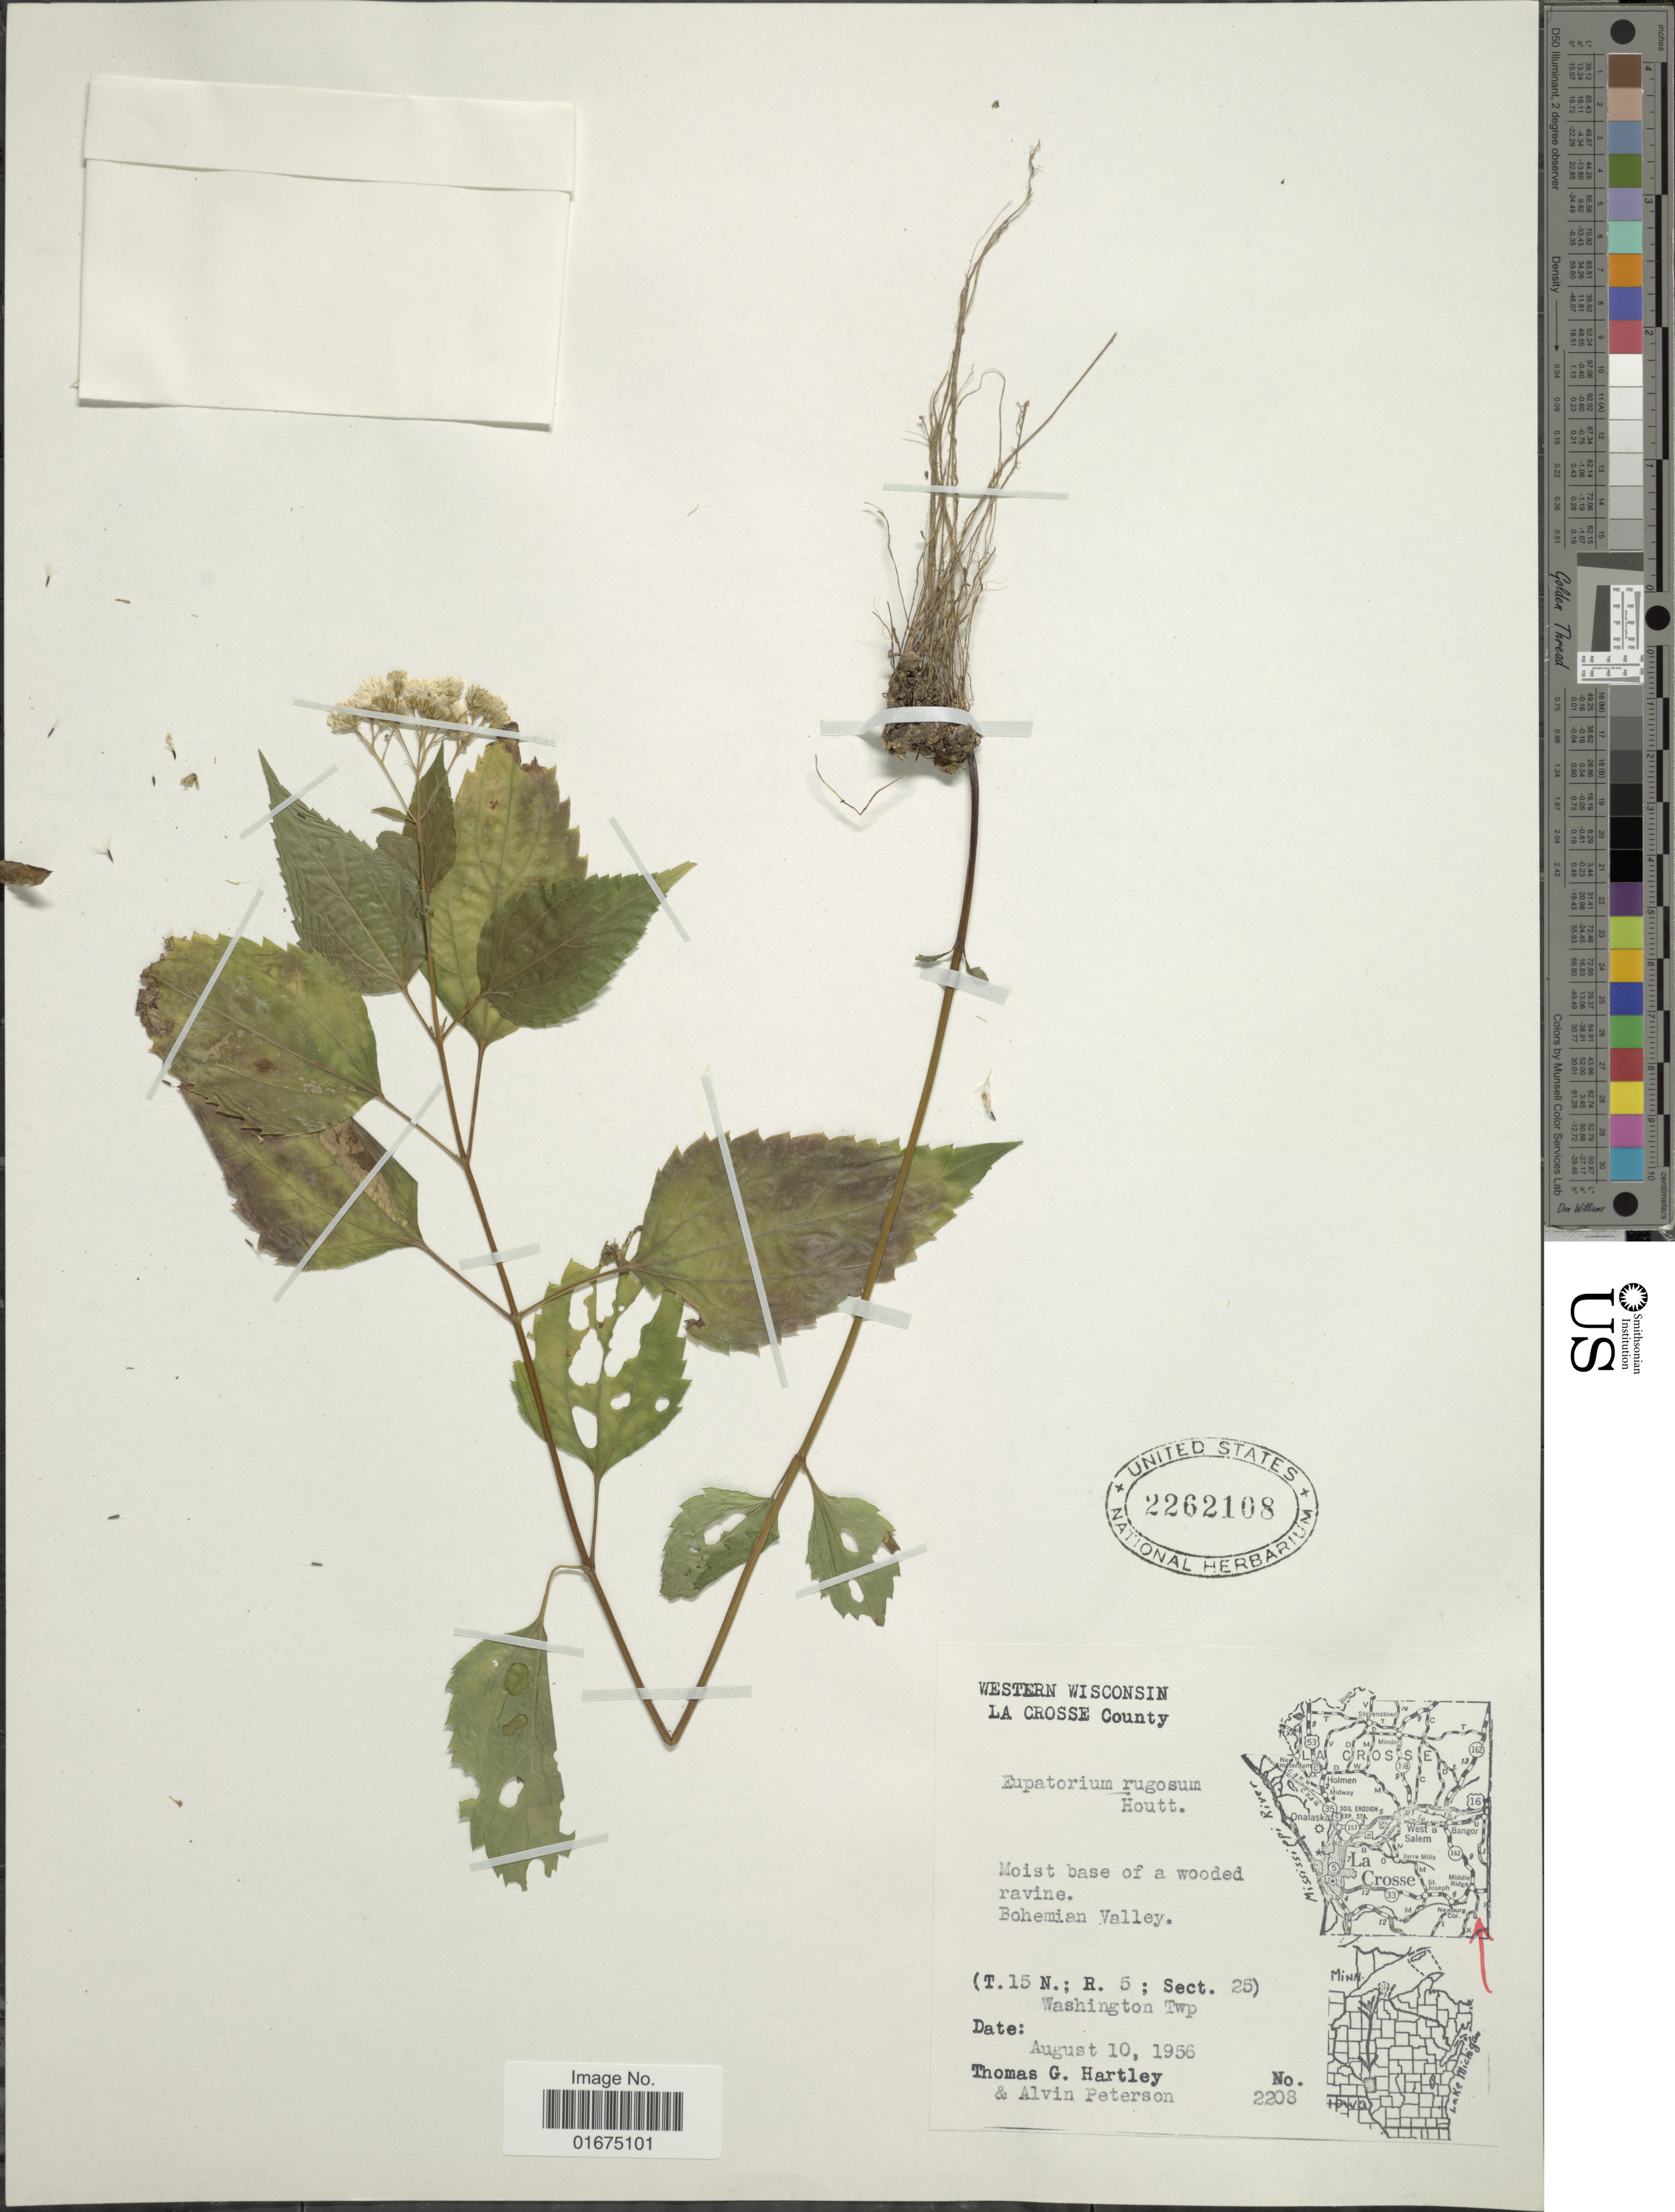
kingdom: Plantae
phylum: Tracheophyta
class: Magnoliopsida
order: Asterales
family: Asteraceae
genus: Ageratina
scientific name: Ageratina altissima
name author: (L.) R.M. King & H. Rob.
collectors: T. G. Hartley & A. M. Peterson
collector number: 2208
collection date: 1956-08-10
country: United States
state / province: Wisconsin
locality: Western Wisconsin, La Crosse County, Moist base of a wooded ravine, Bohemian Valley (T.15. : R. 5: Sect. 25) Washington Twp.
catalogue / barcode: US 2262108